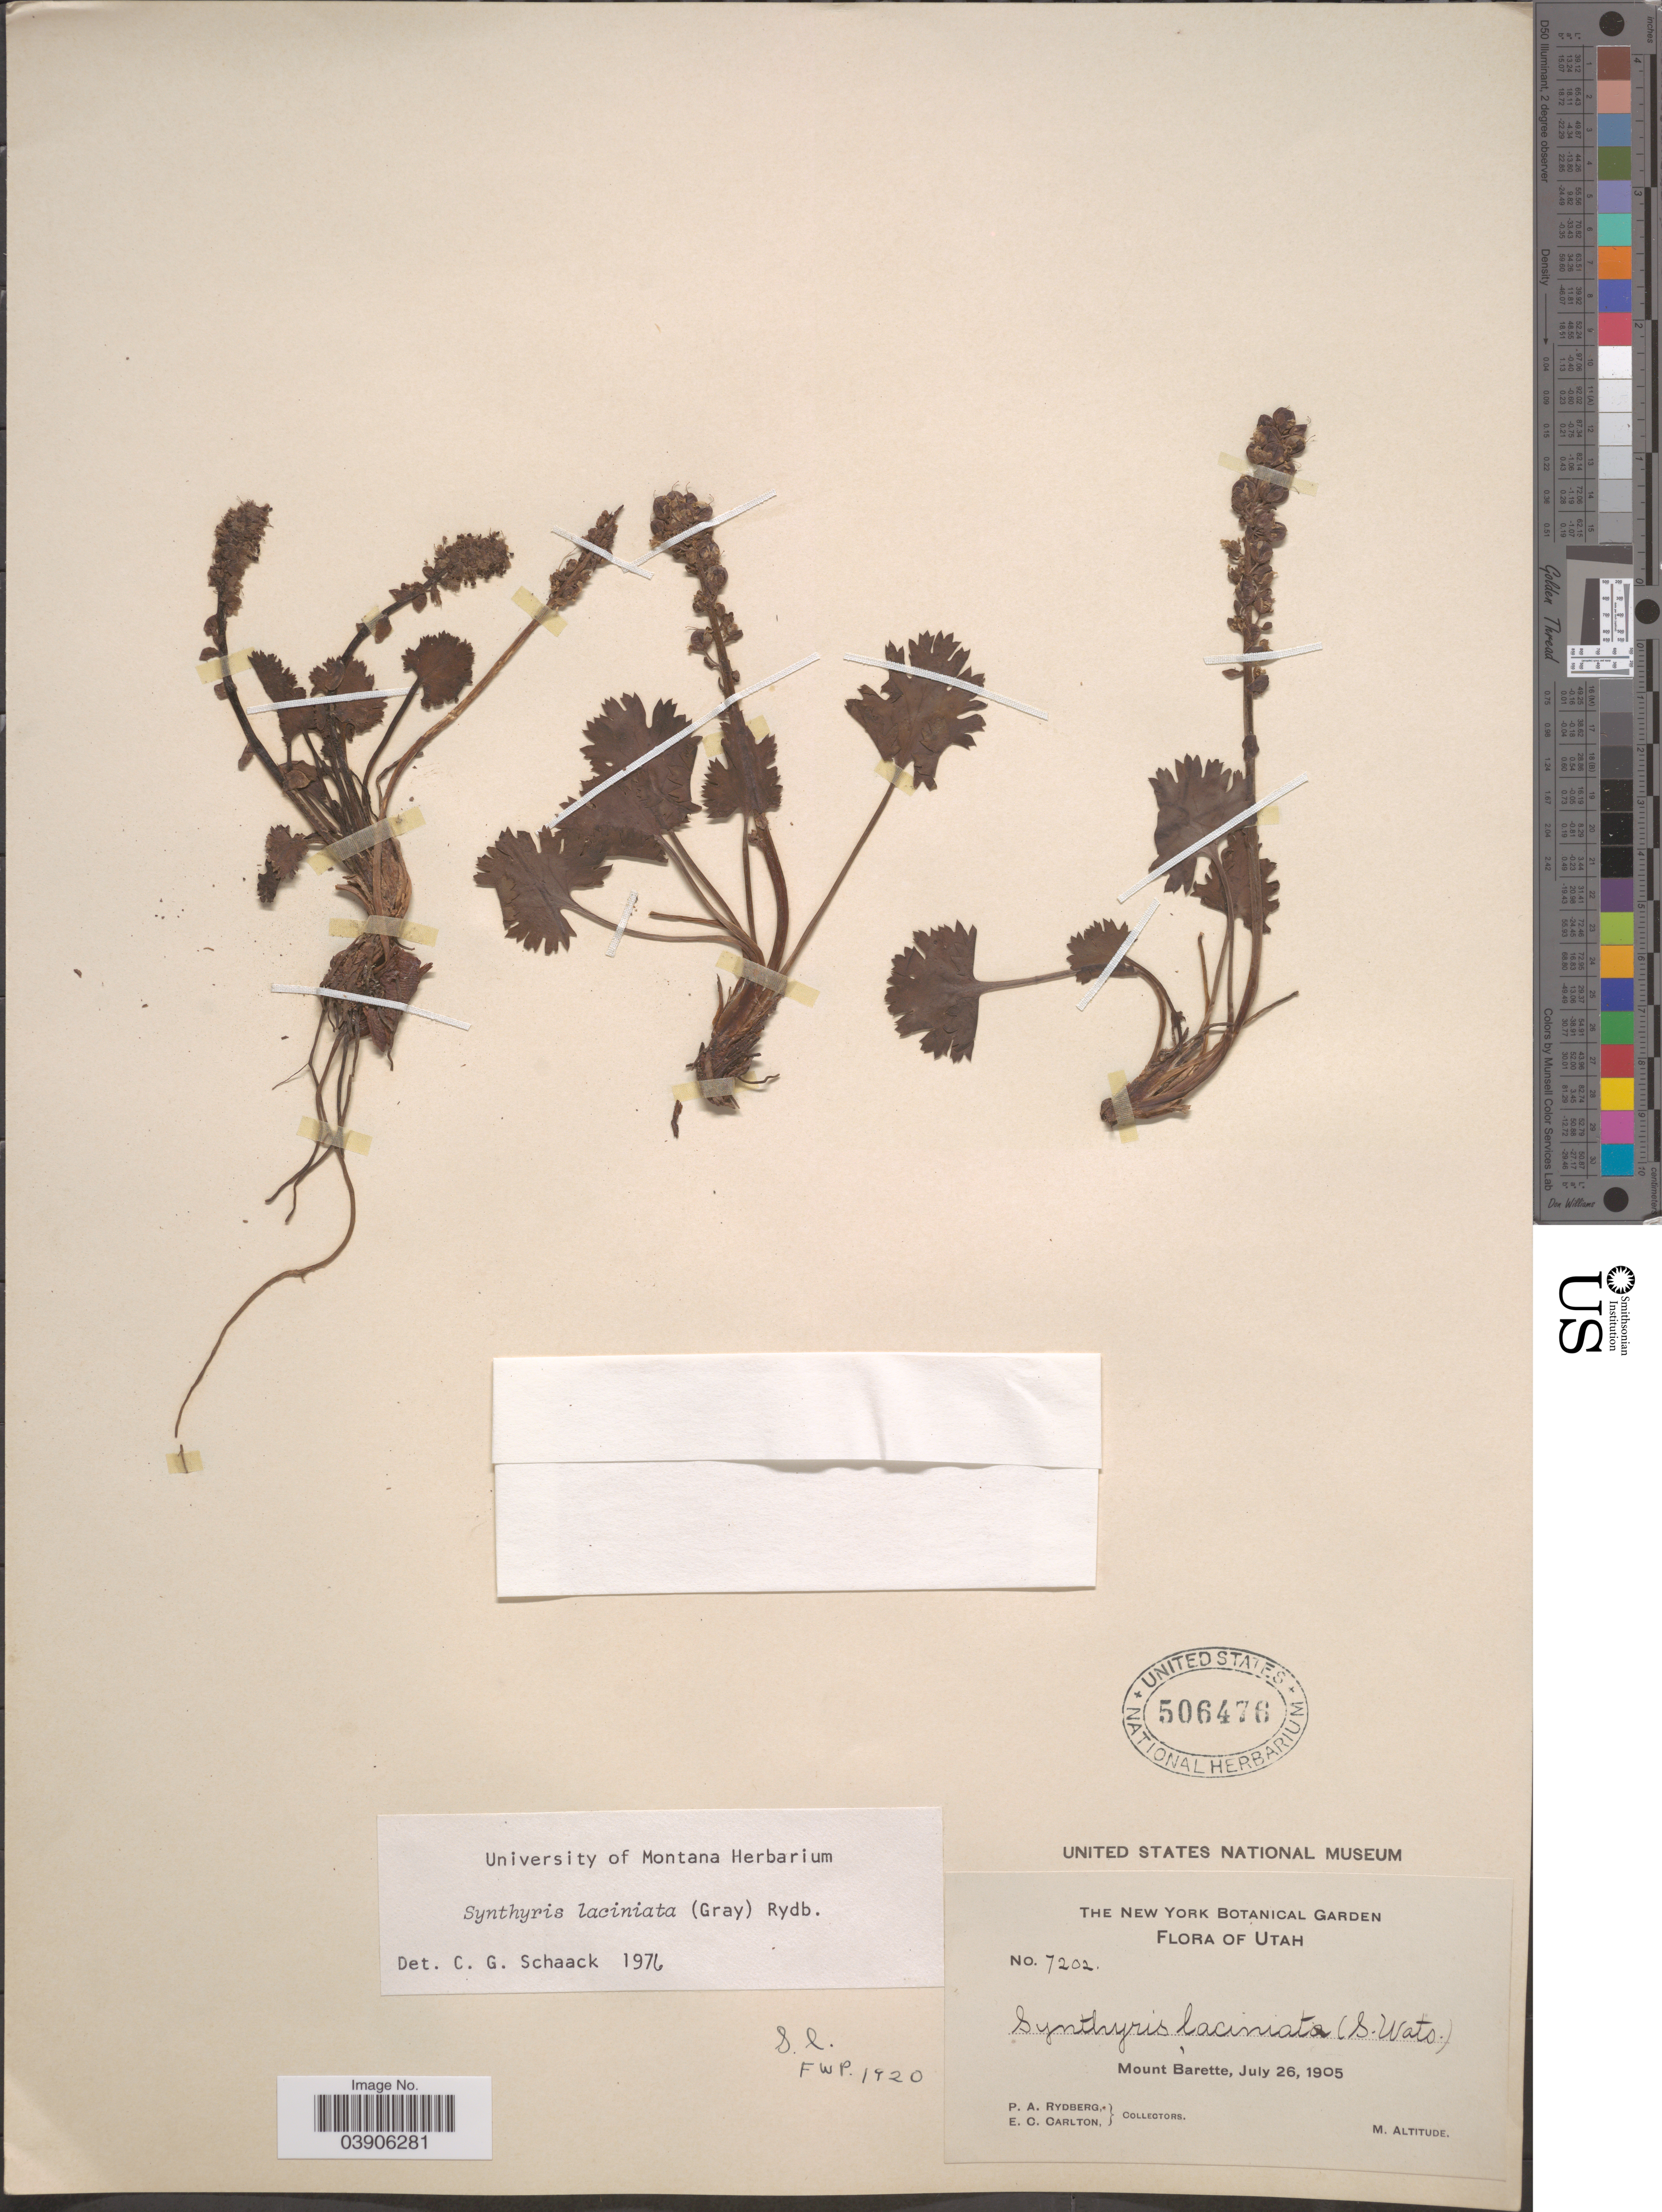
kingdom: Plantae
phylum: Tracheophyta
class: Magnoliopsida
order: Lamiales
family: Plantaginaceae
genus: Synthyris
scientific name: Synthyris laciniata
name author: (A. Gray) Rydb.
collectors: P. A. Rydberg & E. Carlton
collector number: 7202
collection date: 1905-07-26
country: United States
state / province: Utah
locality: Mount Barette.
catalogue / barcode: US 506476